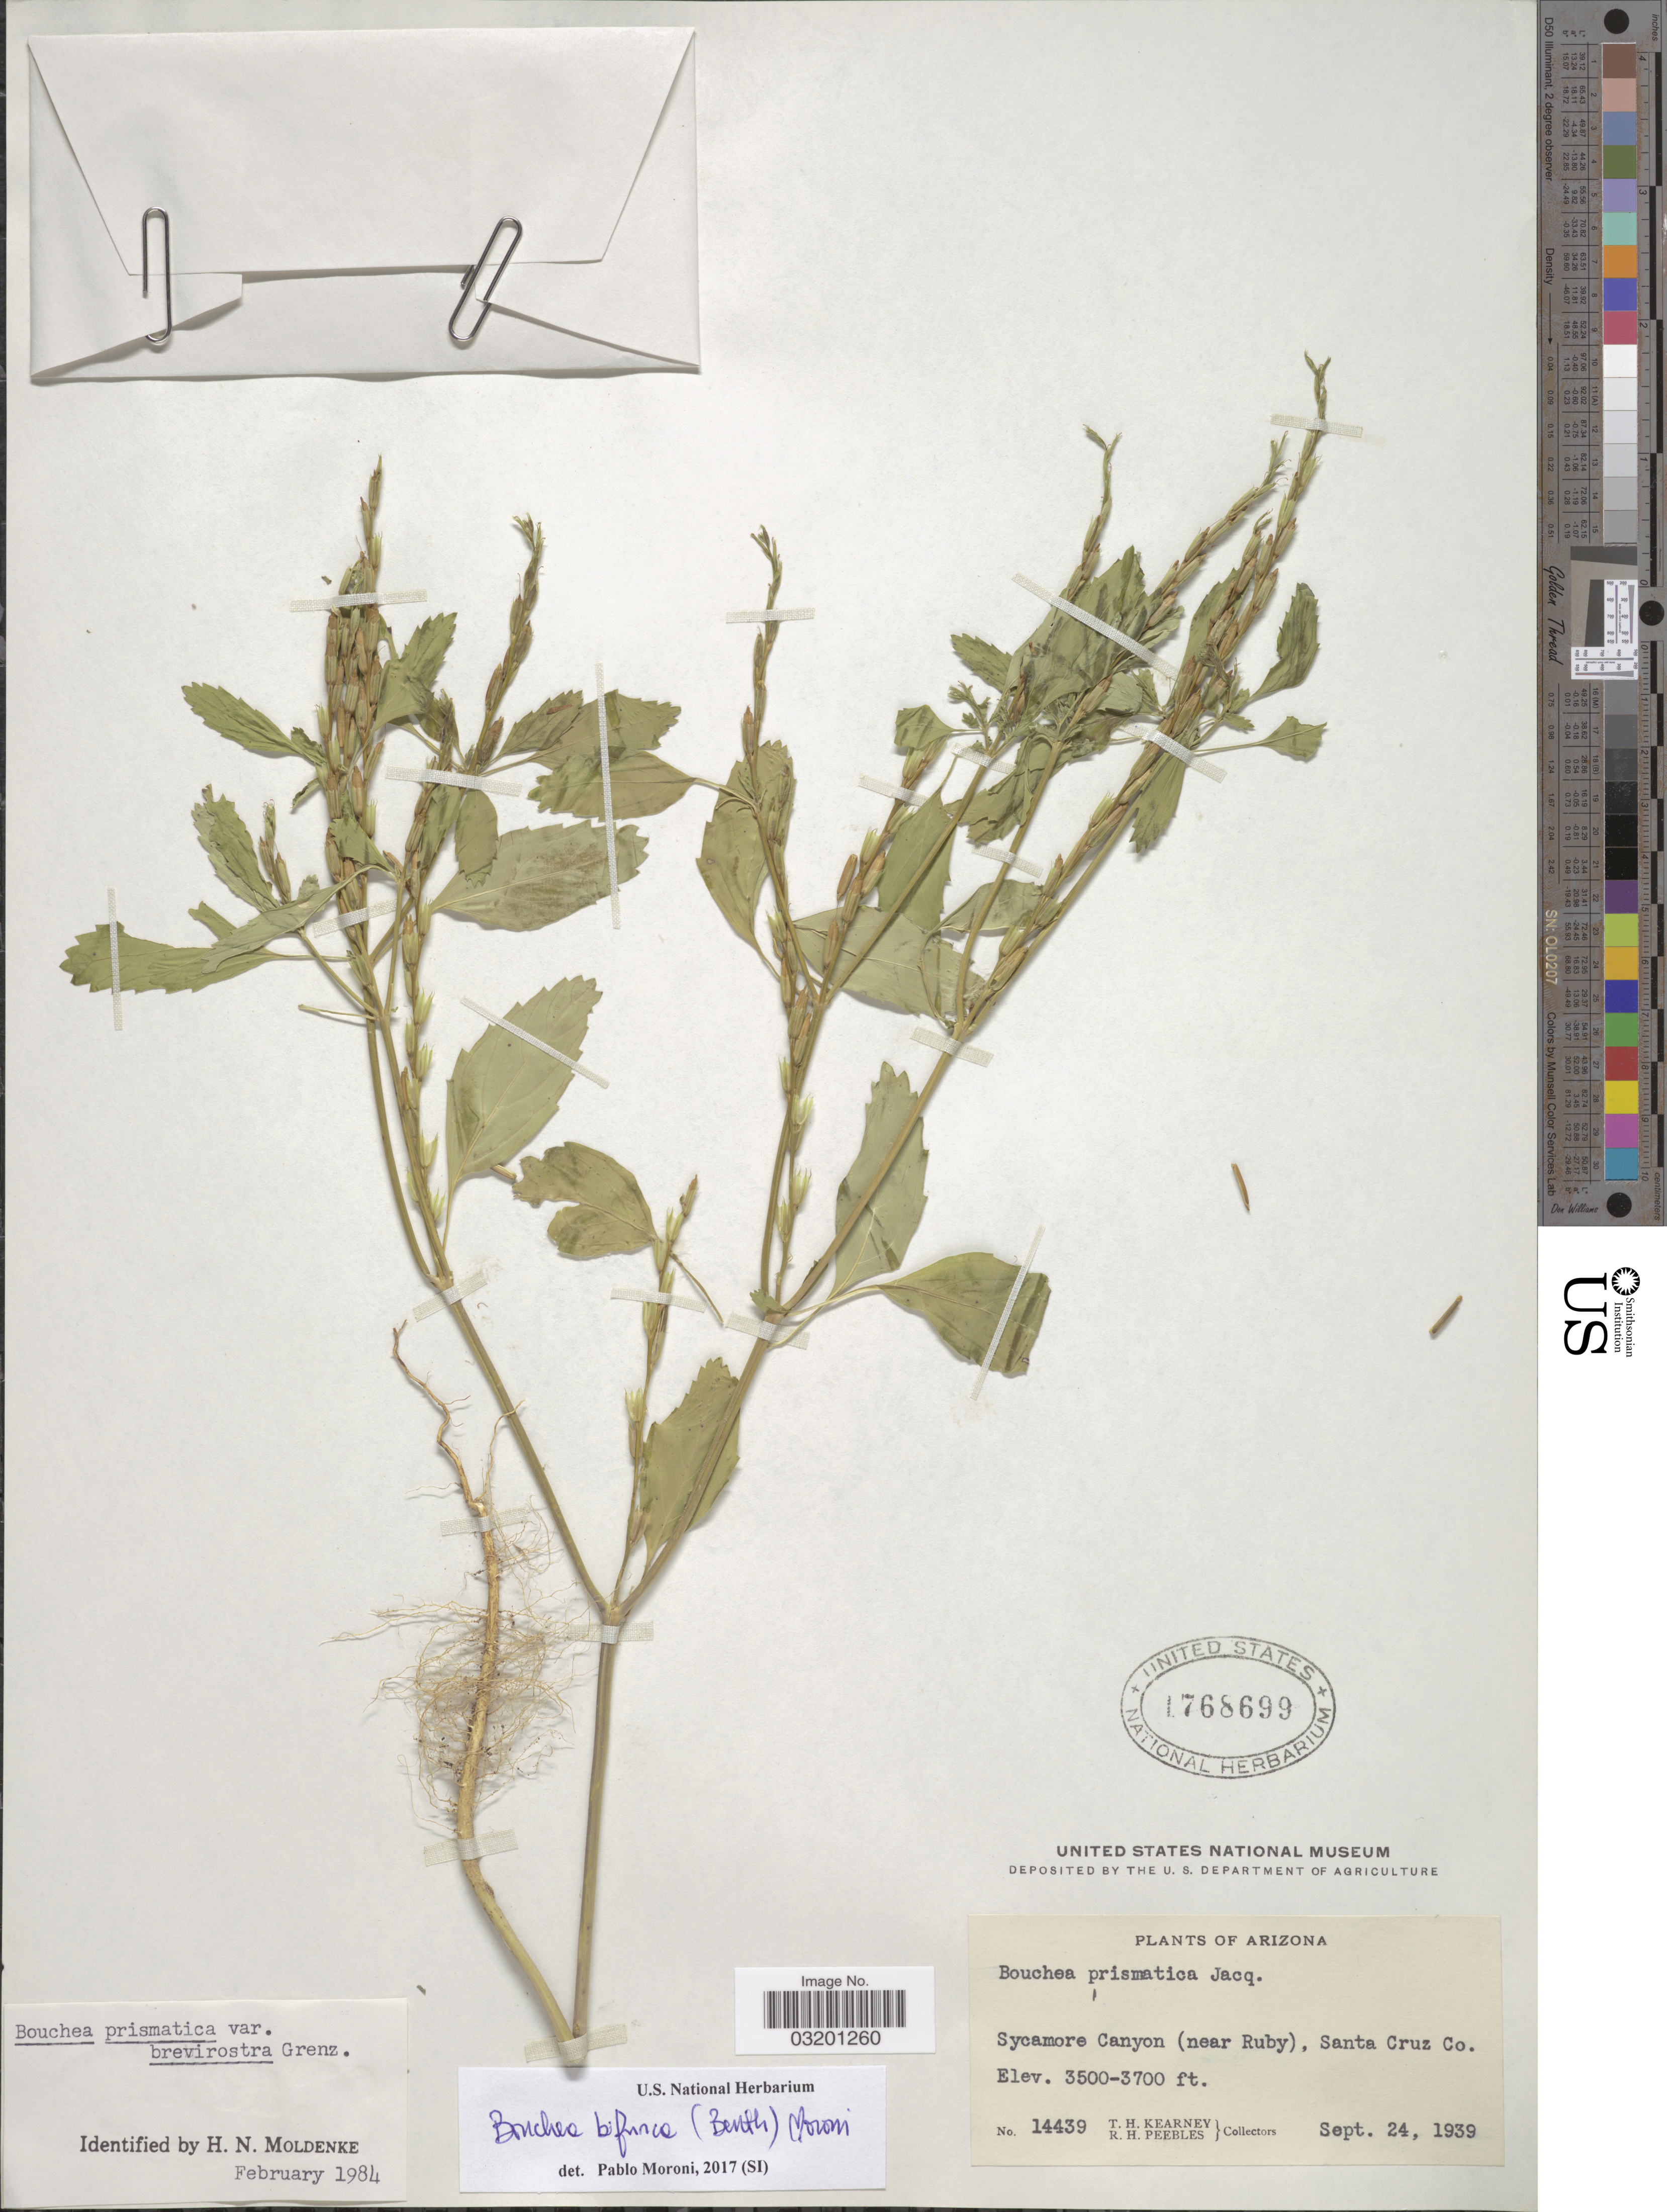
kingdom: Plantae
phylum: Tracheophyta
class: Magnoliopsida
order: Lamiales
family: Verbenaceae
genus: Bouchea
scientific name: Bouchea bifurca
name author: (Benth.) P. Moroni & N. O'Leary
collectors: T. H. Kearney & R. H. Peebles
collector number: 14439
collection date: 1939-09-24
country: United States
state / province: Arizona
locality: Sycamore Canyon (near Ruby), Santa Cruz Co.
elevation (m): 1067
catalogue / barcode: US 1768699